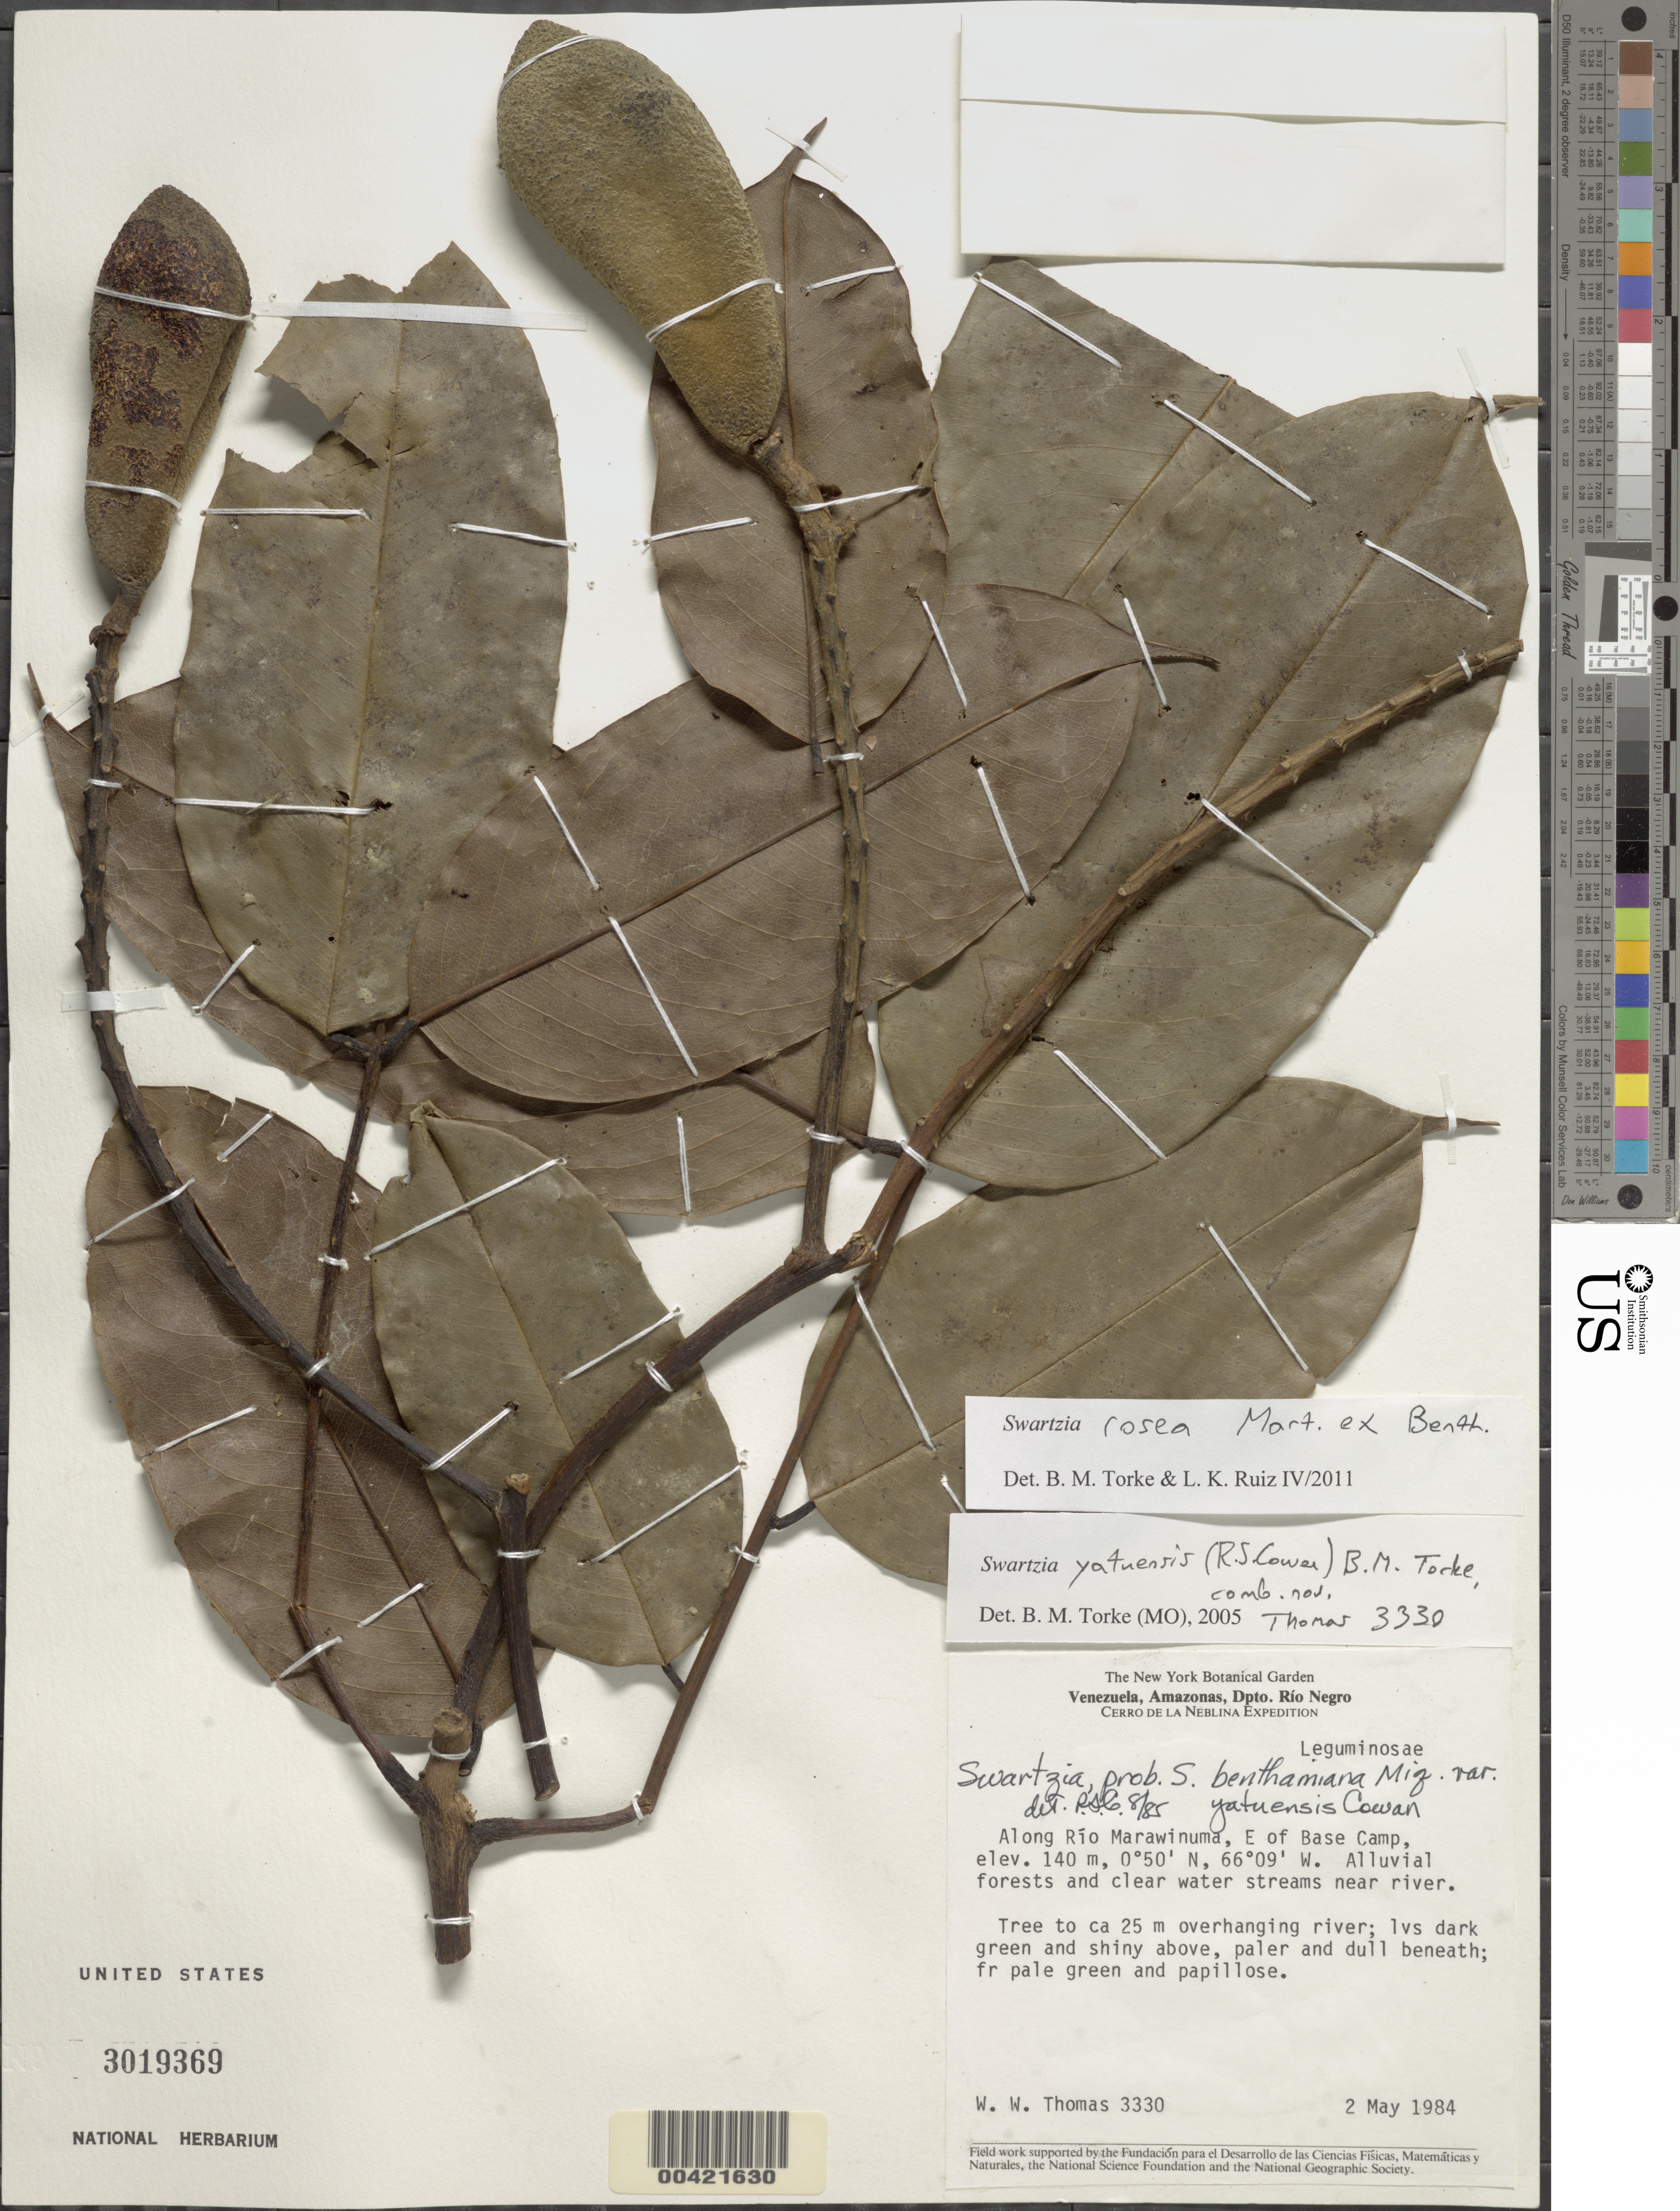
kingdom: Plantae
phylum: Tracheophyta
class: Magnoliopsida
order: Fabales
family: Fabaceae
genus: Swartzia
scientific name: Swartzia rosea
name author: Benth.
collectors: W. W. Thomas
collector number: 3330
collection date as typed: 02 May 1984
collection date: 1984-05-02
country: Venezuela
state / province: Amazonas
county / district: Rio Negro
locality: Cerro de la neblina; rio marawinuma, along; e of base camp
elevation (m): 140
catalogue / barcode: US 3019369